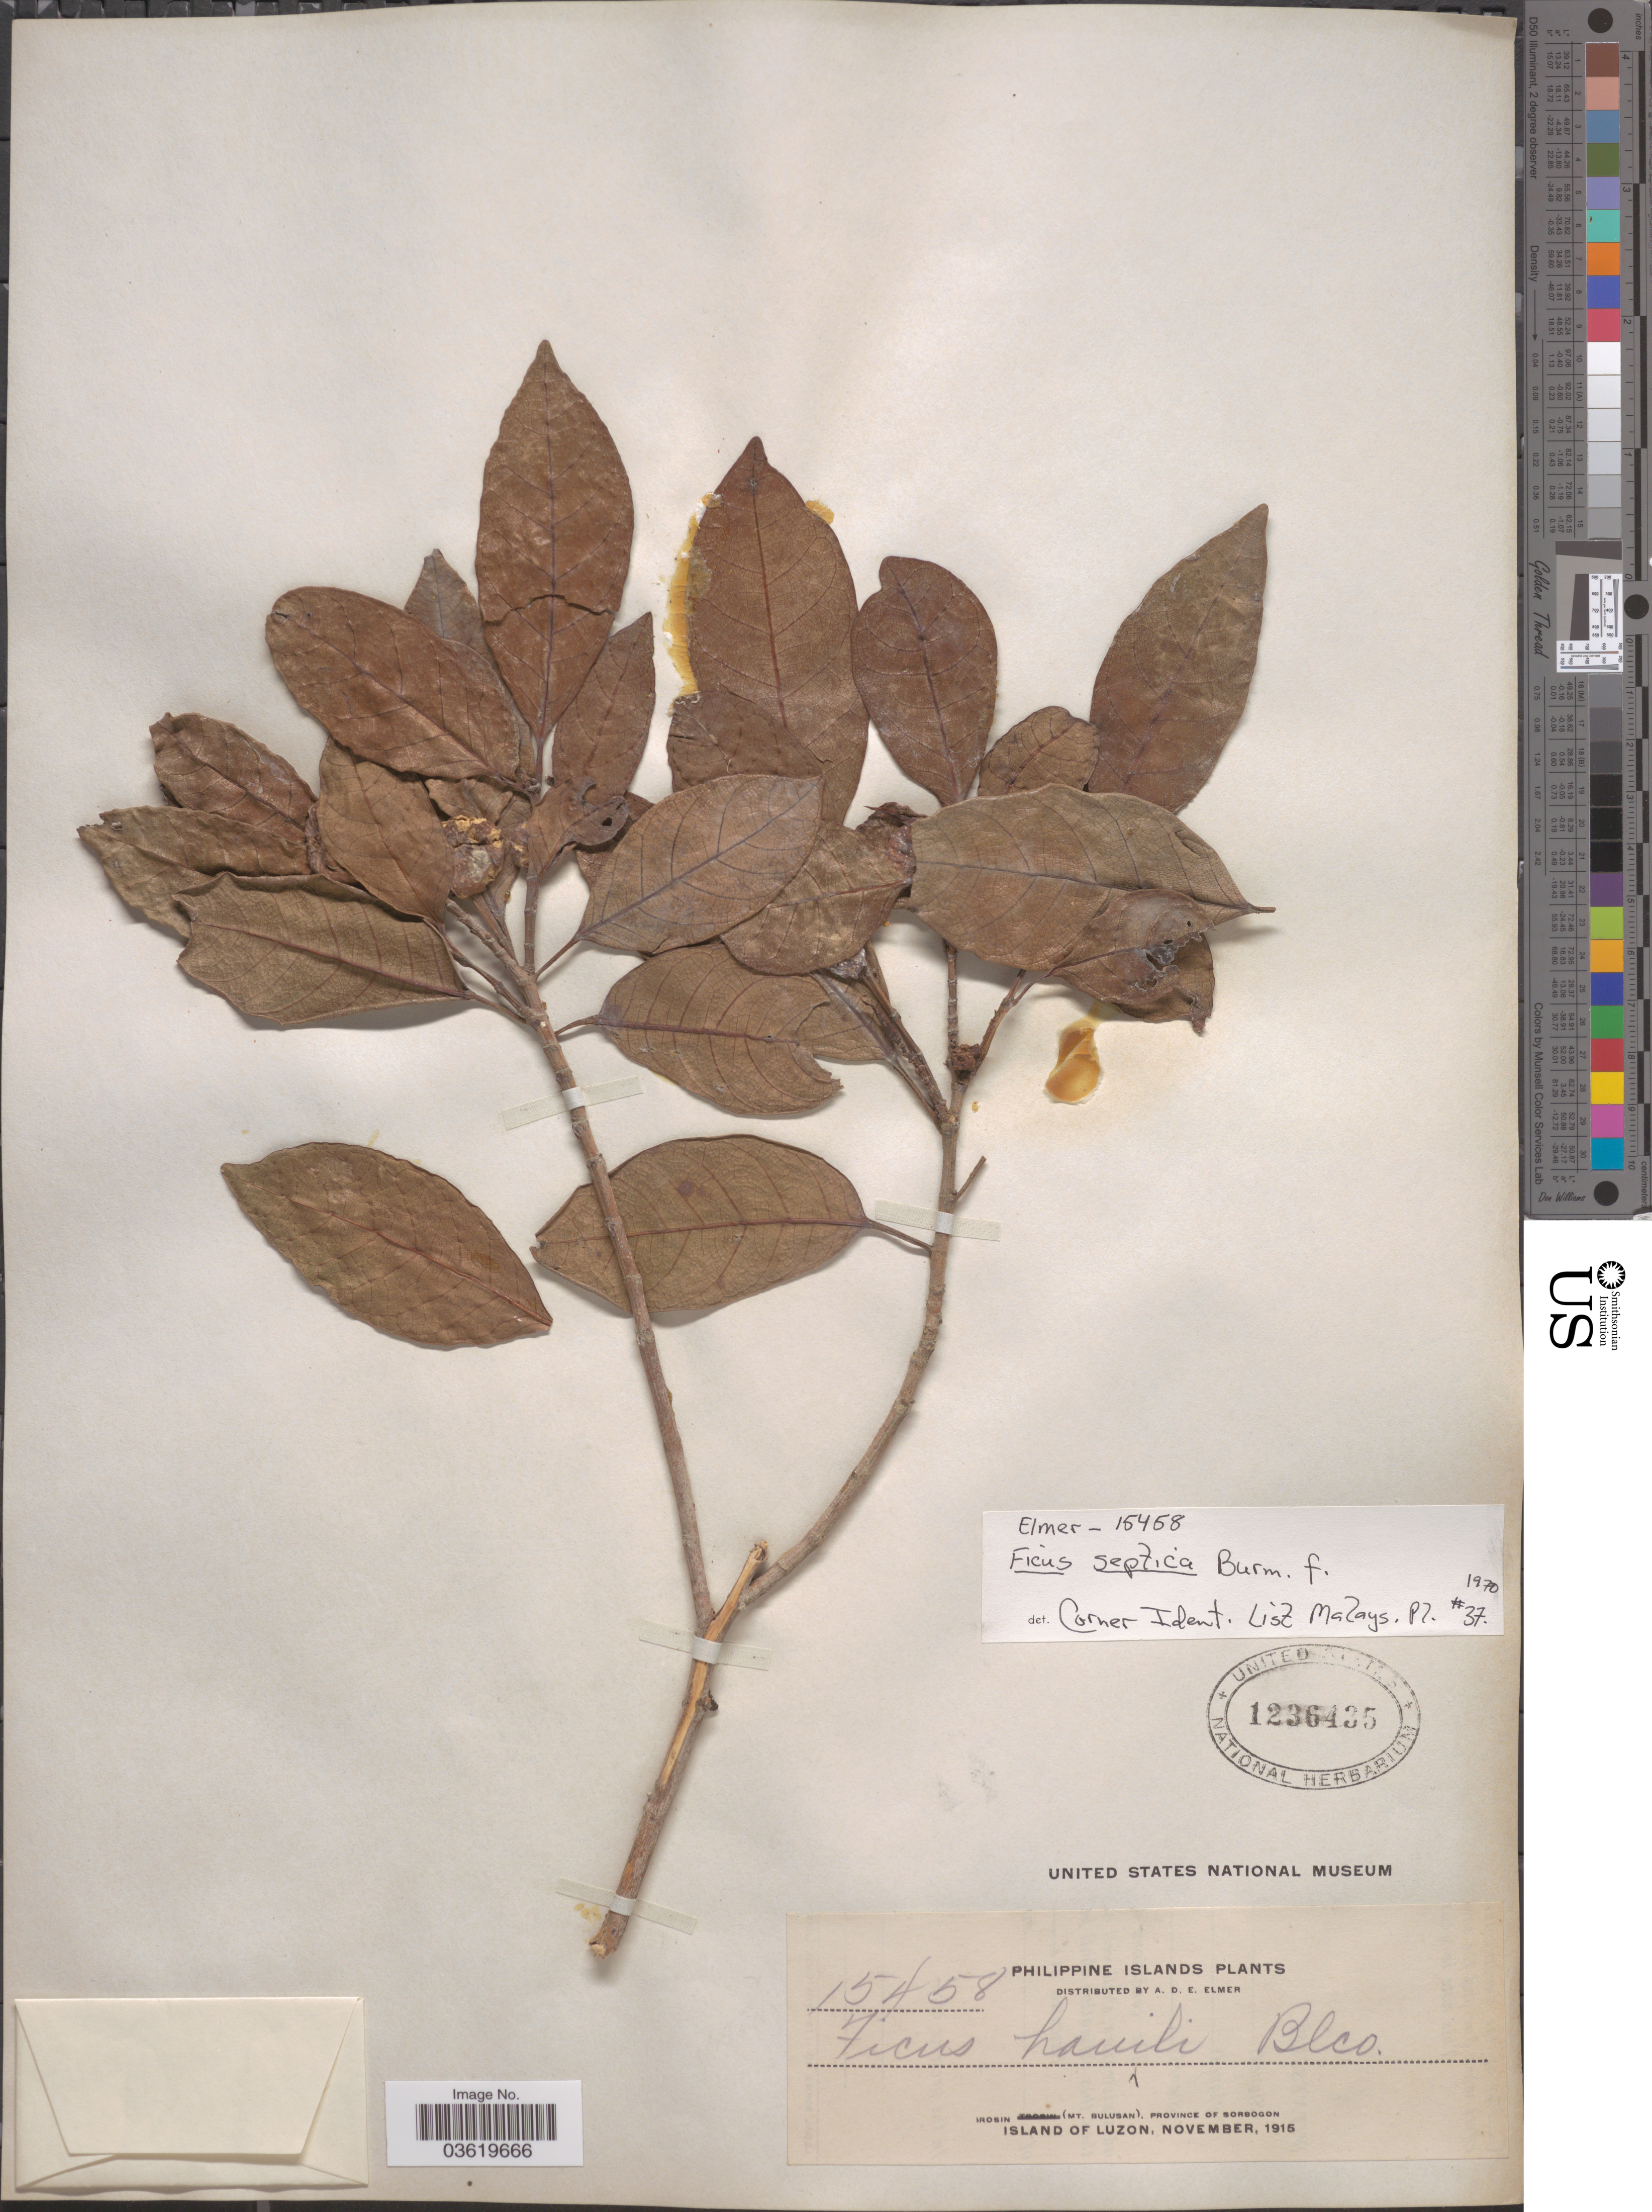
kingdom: Plantae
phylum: Tracheophyta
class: Magnoliopsida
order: Rosales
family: Moraceae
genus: Ficus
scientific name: Ficus septica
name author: Burm. f.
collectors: A. D. E. Elmer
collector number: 15458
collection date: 1915-11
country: Philippines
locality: Philippine Islands. Irosin (Mt. Bulusan), Province of Sorsogon. Island of Luzon.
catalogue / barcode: US 1236435